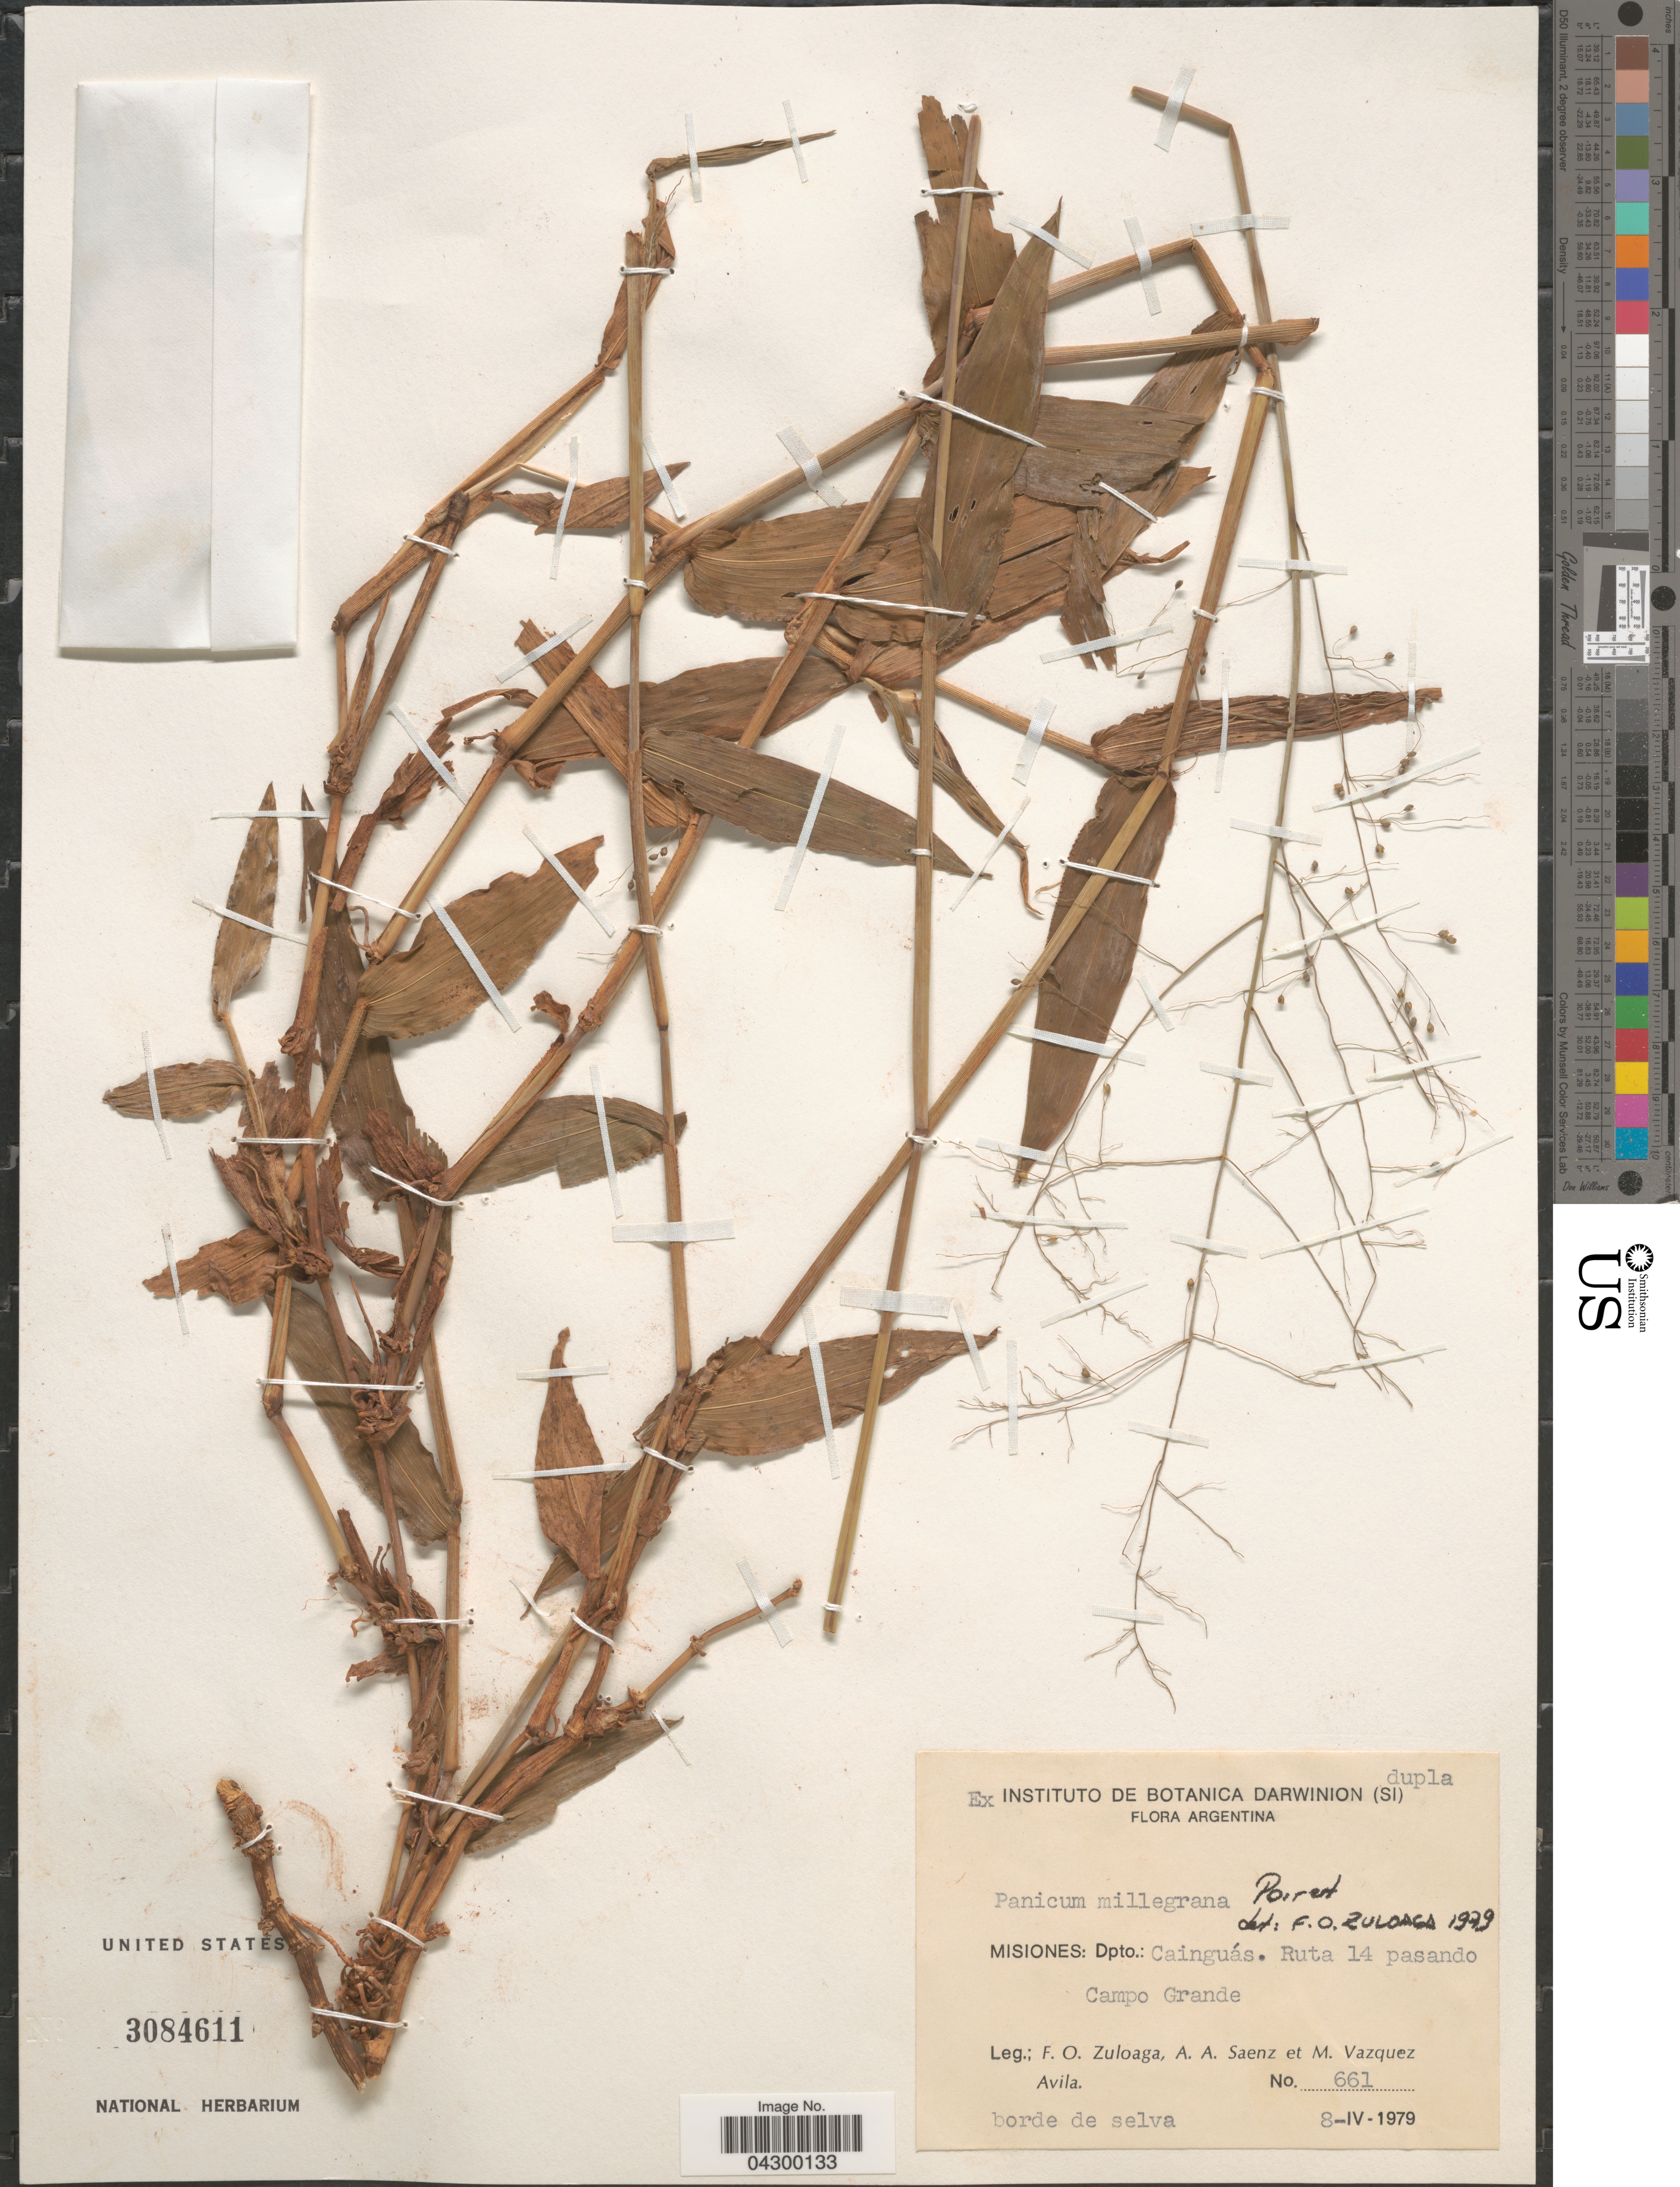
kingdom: Plantae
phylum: Tracheophyta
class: Liliopsida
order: Poales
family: Poaceae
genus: Panicum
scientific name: Panicum millegrana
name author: Poir.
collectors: F. O. Zuloaga, A. A. Saenz & M. D. Vázquez A.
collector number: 661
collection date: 1979-04-08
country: Argentina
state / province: Misiones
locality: Dpto.: Cainguás. Ruta 14 pasando Campo Grande.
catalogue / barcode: US 3084611